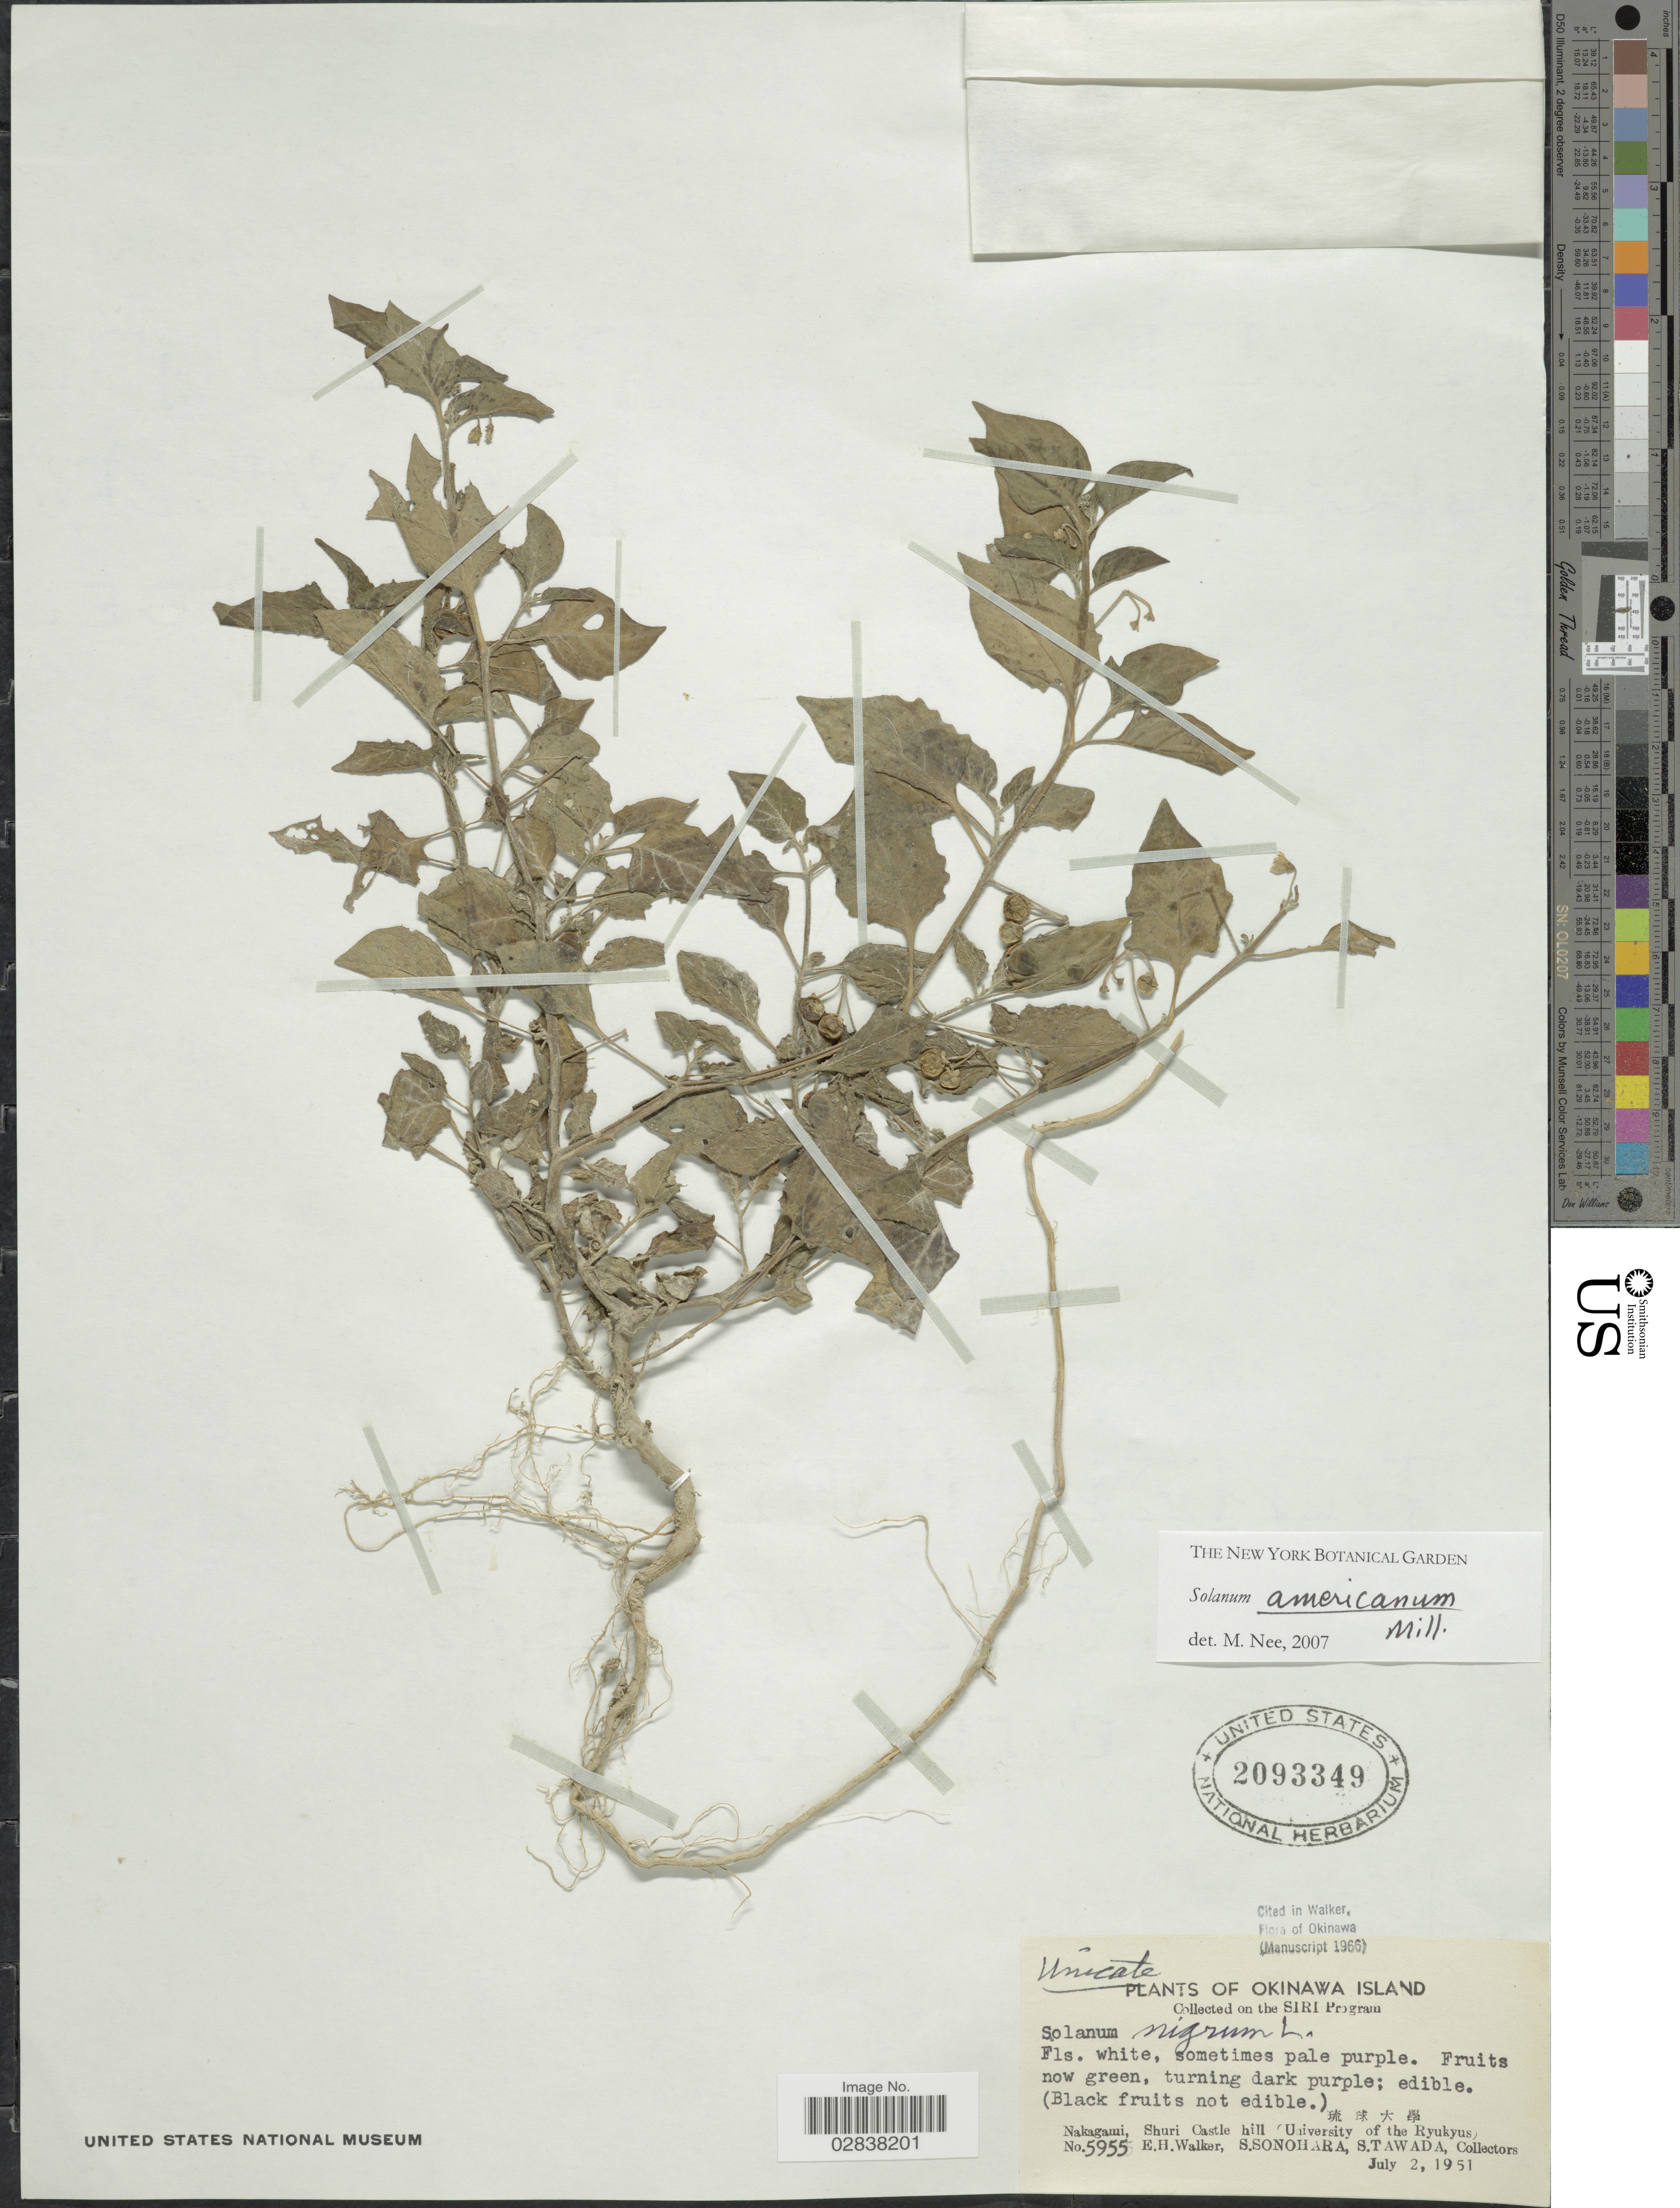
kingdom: Plantae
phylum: Tracheophyta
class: Magnoliopsida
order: Solanales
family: Solanaceae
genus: Solanum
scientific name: Solanum americanum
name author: Mill.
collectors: E. H. Walker, S. Sonohara & S. Tawada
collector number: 5955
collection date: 1951-07-02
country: Japan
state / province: Okinawa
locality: Okinawa Island, X, Nakagami, Shuri Castle hill University of the Ryukyus.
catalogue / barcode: US 2093349